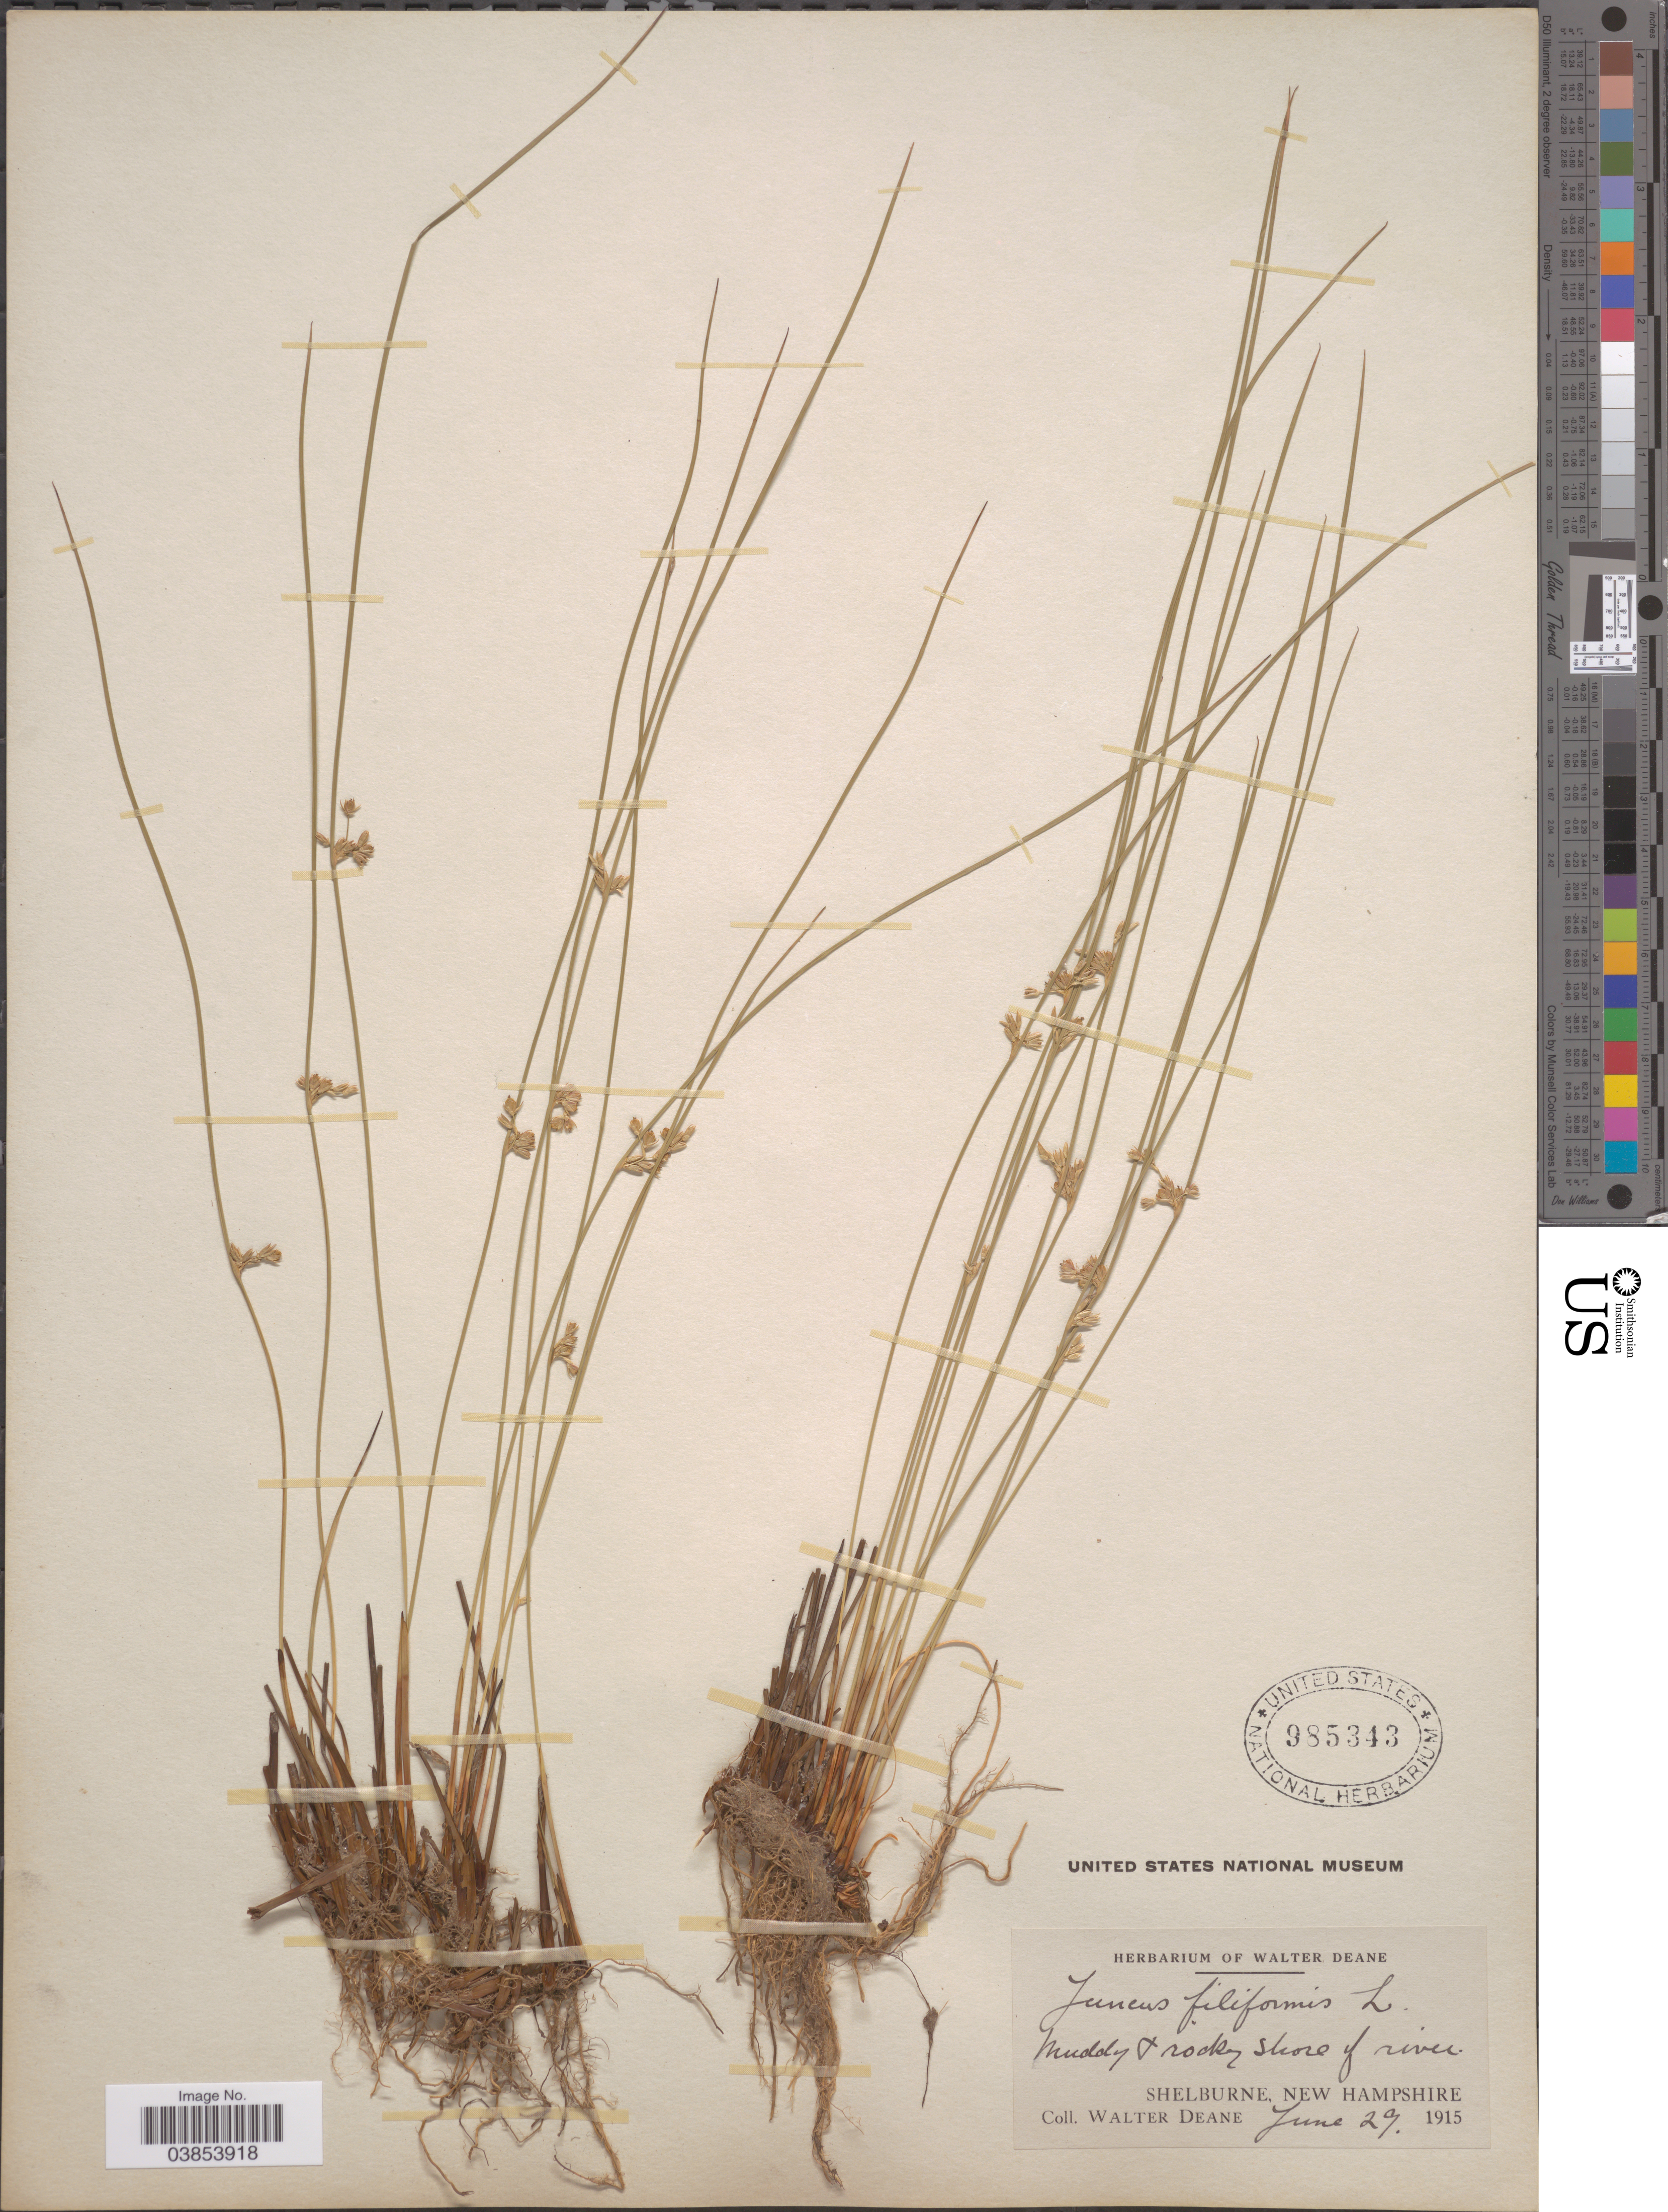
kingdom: Plantae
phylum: Tracheophyta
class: Liliopsida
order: Poales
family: Juncaceae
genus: Juncus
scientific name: Juncus filiformis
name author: L.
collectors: W. Deane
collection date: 1915-06-29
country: United States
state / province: New Hampshire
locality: Muddy & rocky shore of river. Shelburne.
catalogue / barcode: US 985343